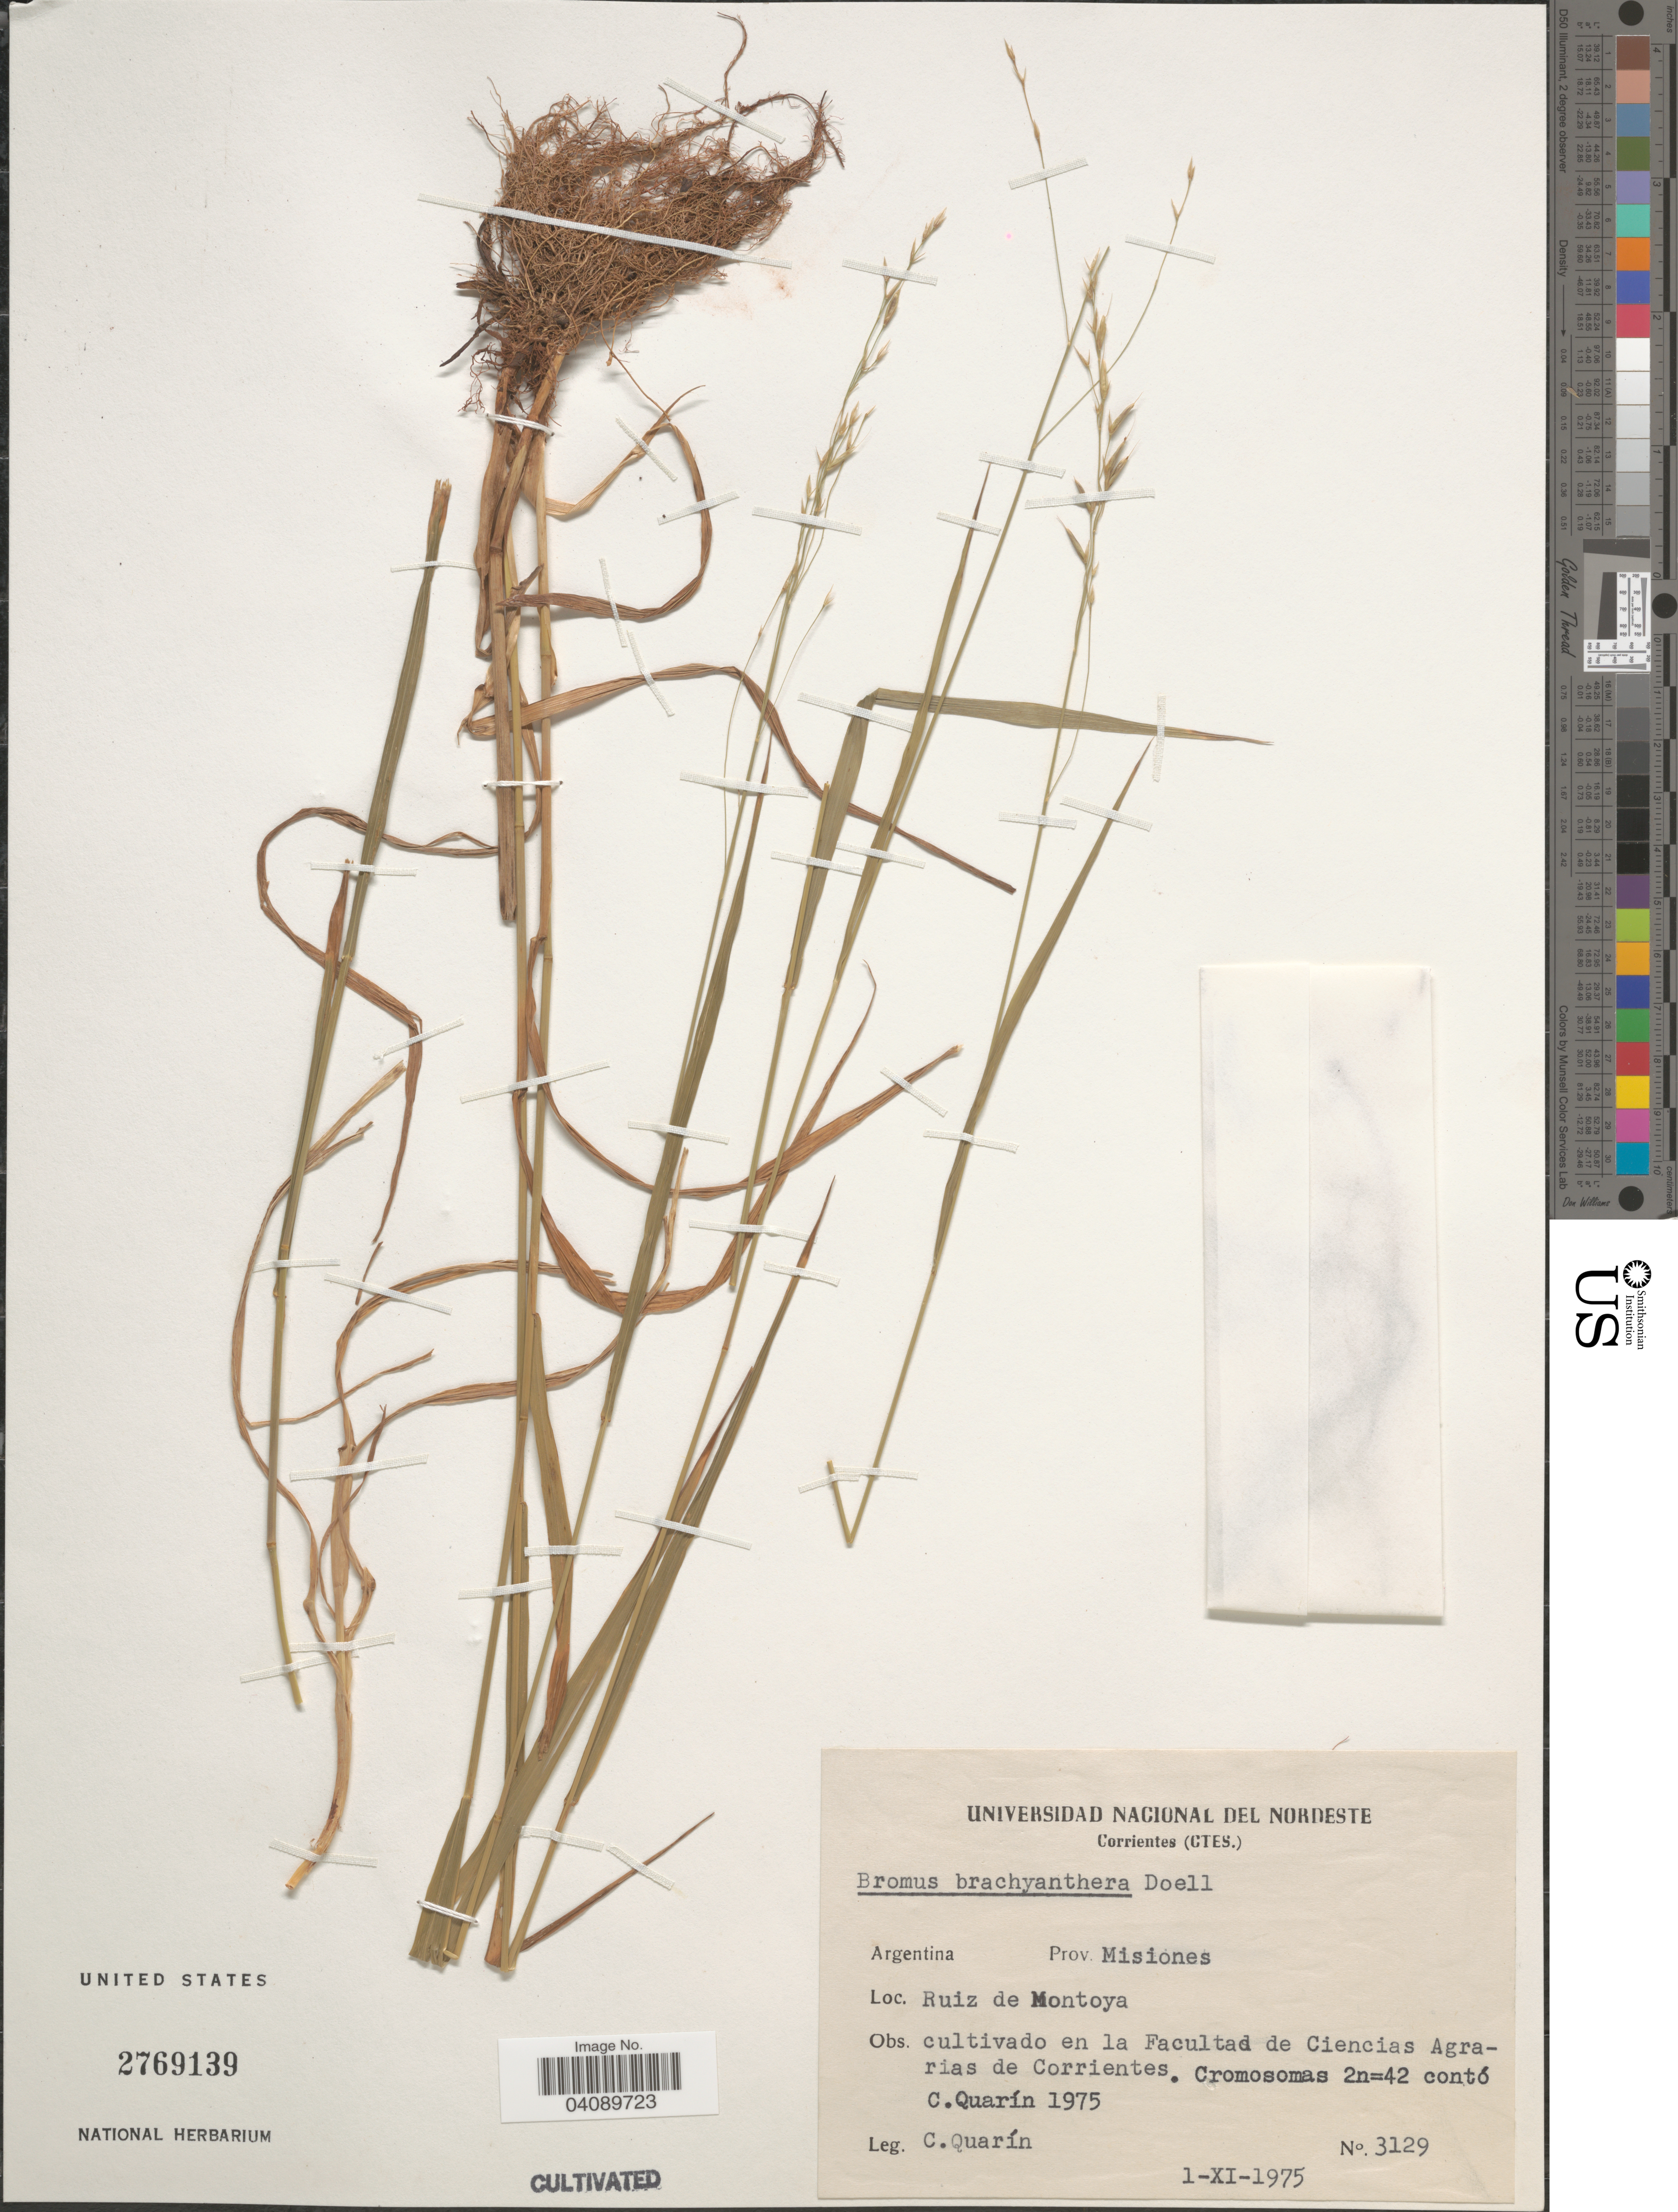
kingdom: Plantae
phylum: Tracheophyta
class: Liliopsida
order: Poales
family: Poaceae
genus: Bromus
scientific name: Bromus brachyanthera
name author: Döll in Mart.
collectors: C. Quarin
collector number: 3129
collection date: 1975-11-01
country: Argentina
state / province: Corrientes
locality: Cultivado en la Facultad de Ciencias Agrarias de Corrientes.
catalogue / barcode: US 2769139